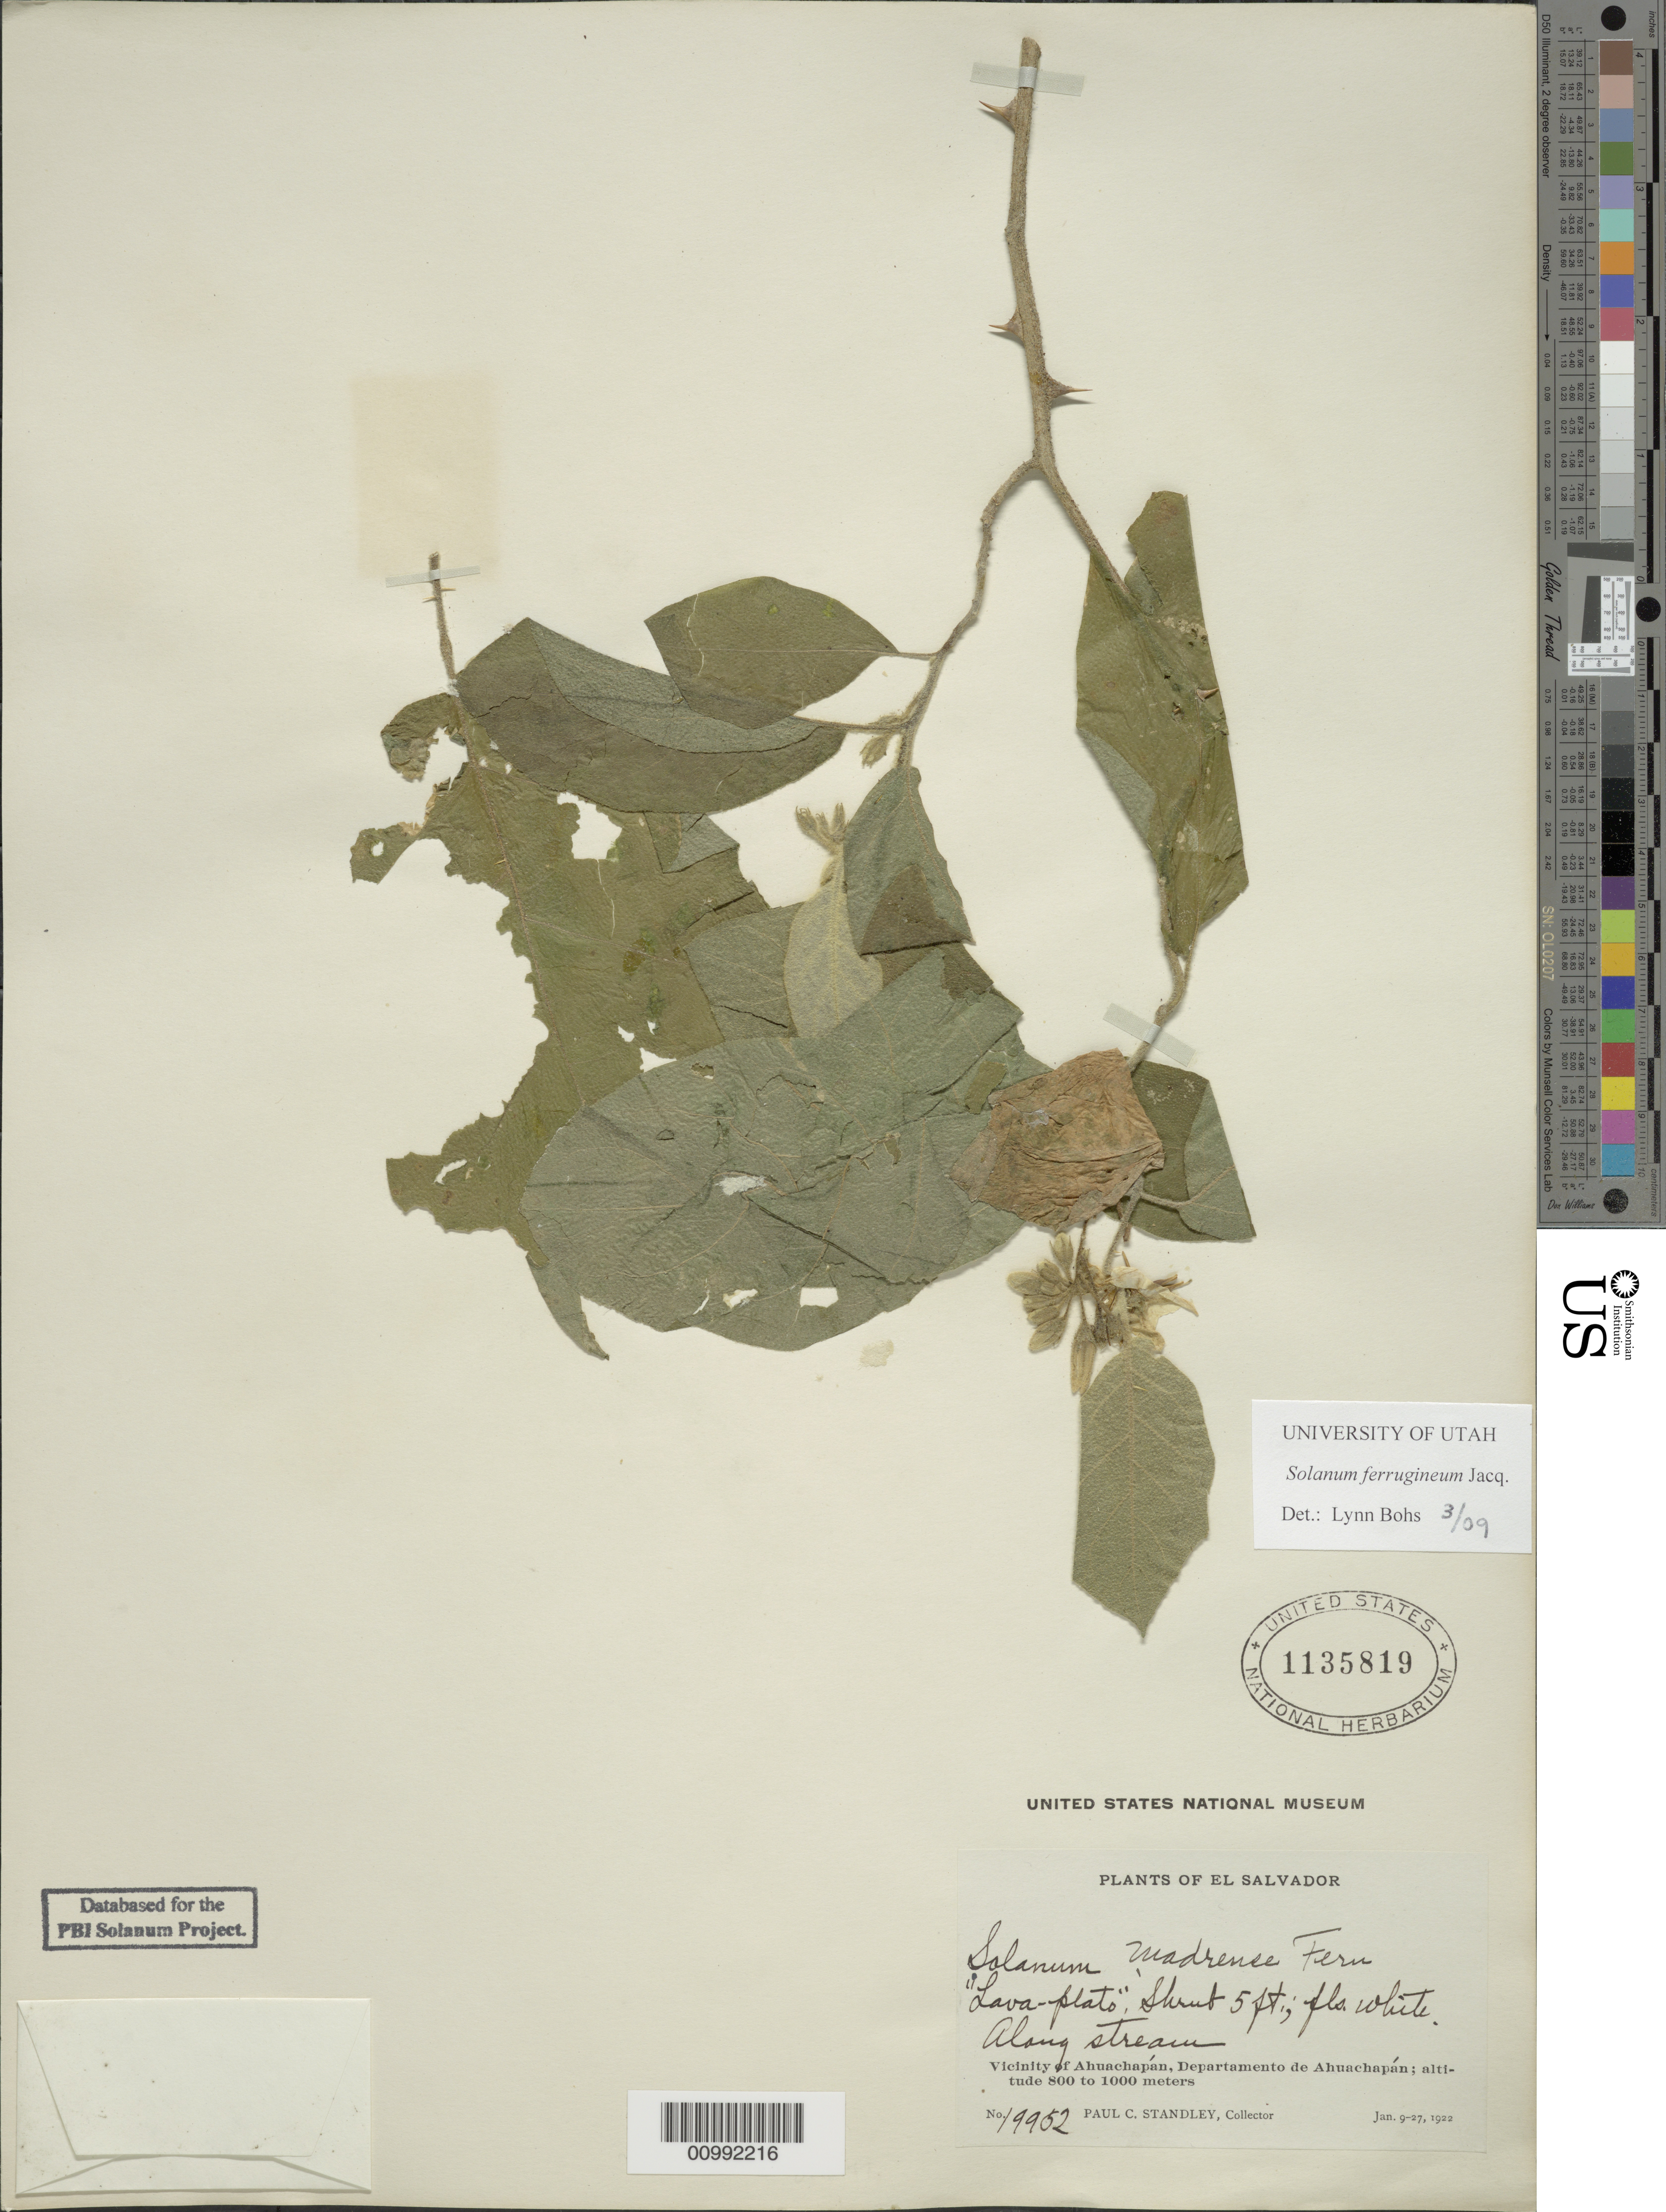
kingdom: Plantae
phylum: Tracheophyta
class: Magnoliopsida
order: Solanales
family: Solanaceae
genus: Solanum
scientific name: Solanum ferrugineum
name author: Jacq.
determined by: Bohs, L. A.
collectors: P. C. Standley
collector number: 19902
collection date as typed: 9 Jan 1922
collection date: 1922-01-09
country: El Salvador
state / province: Ahuachapán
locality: Vicinity of Ahuachapán.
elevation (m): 800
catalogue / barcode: US 1135819